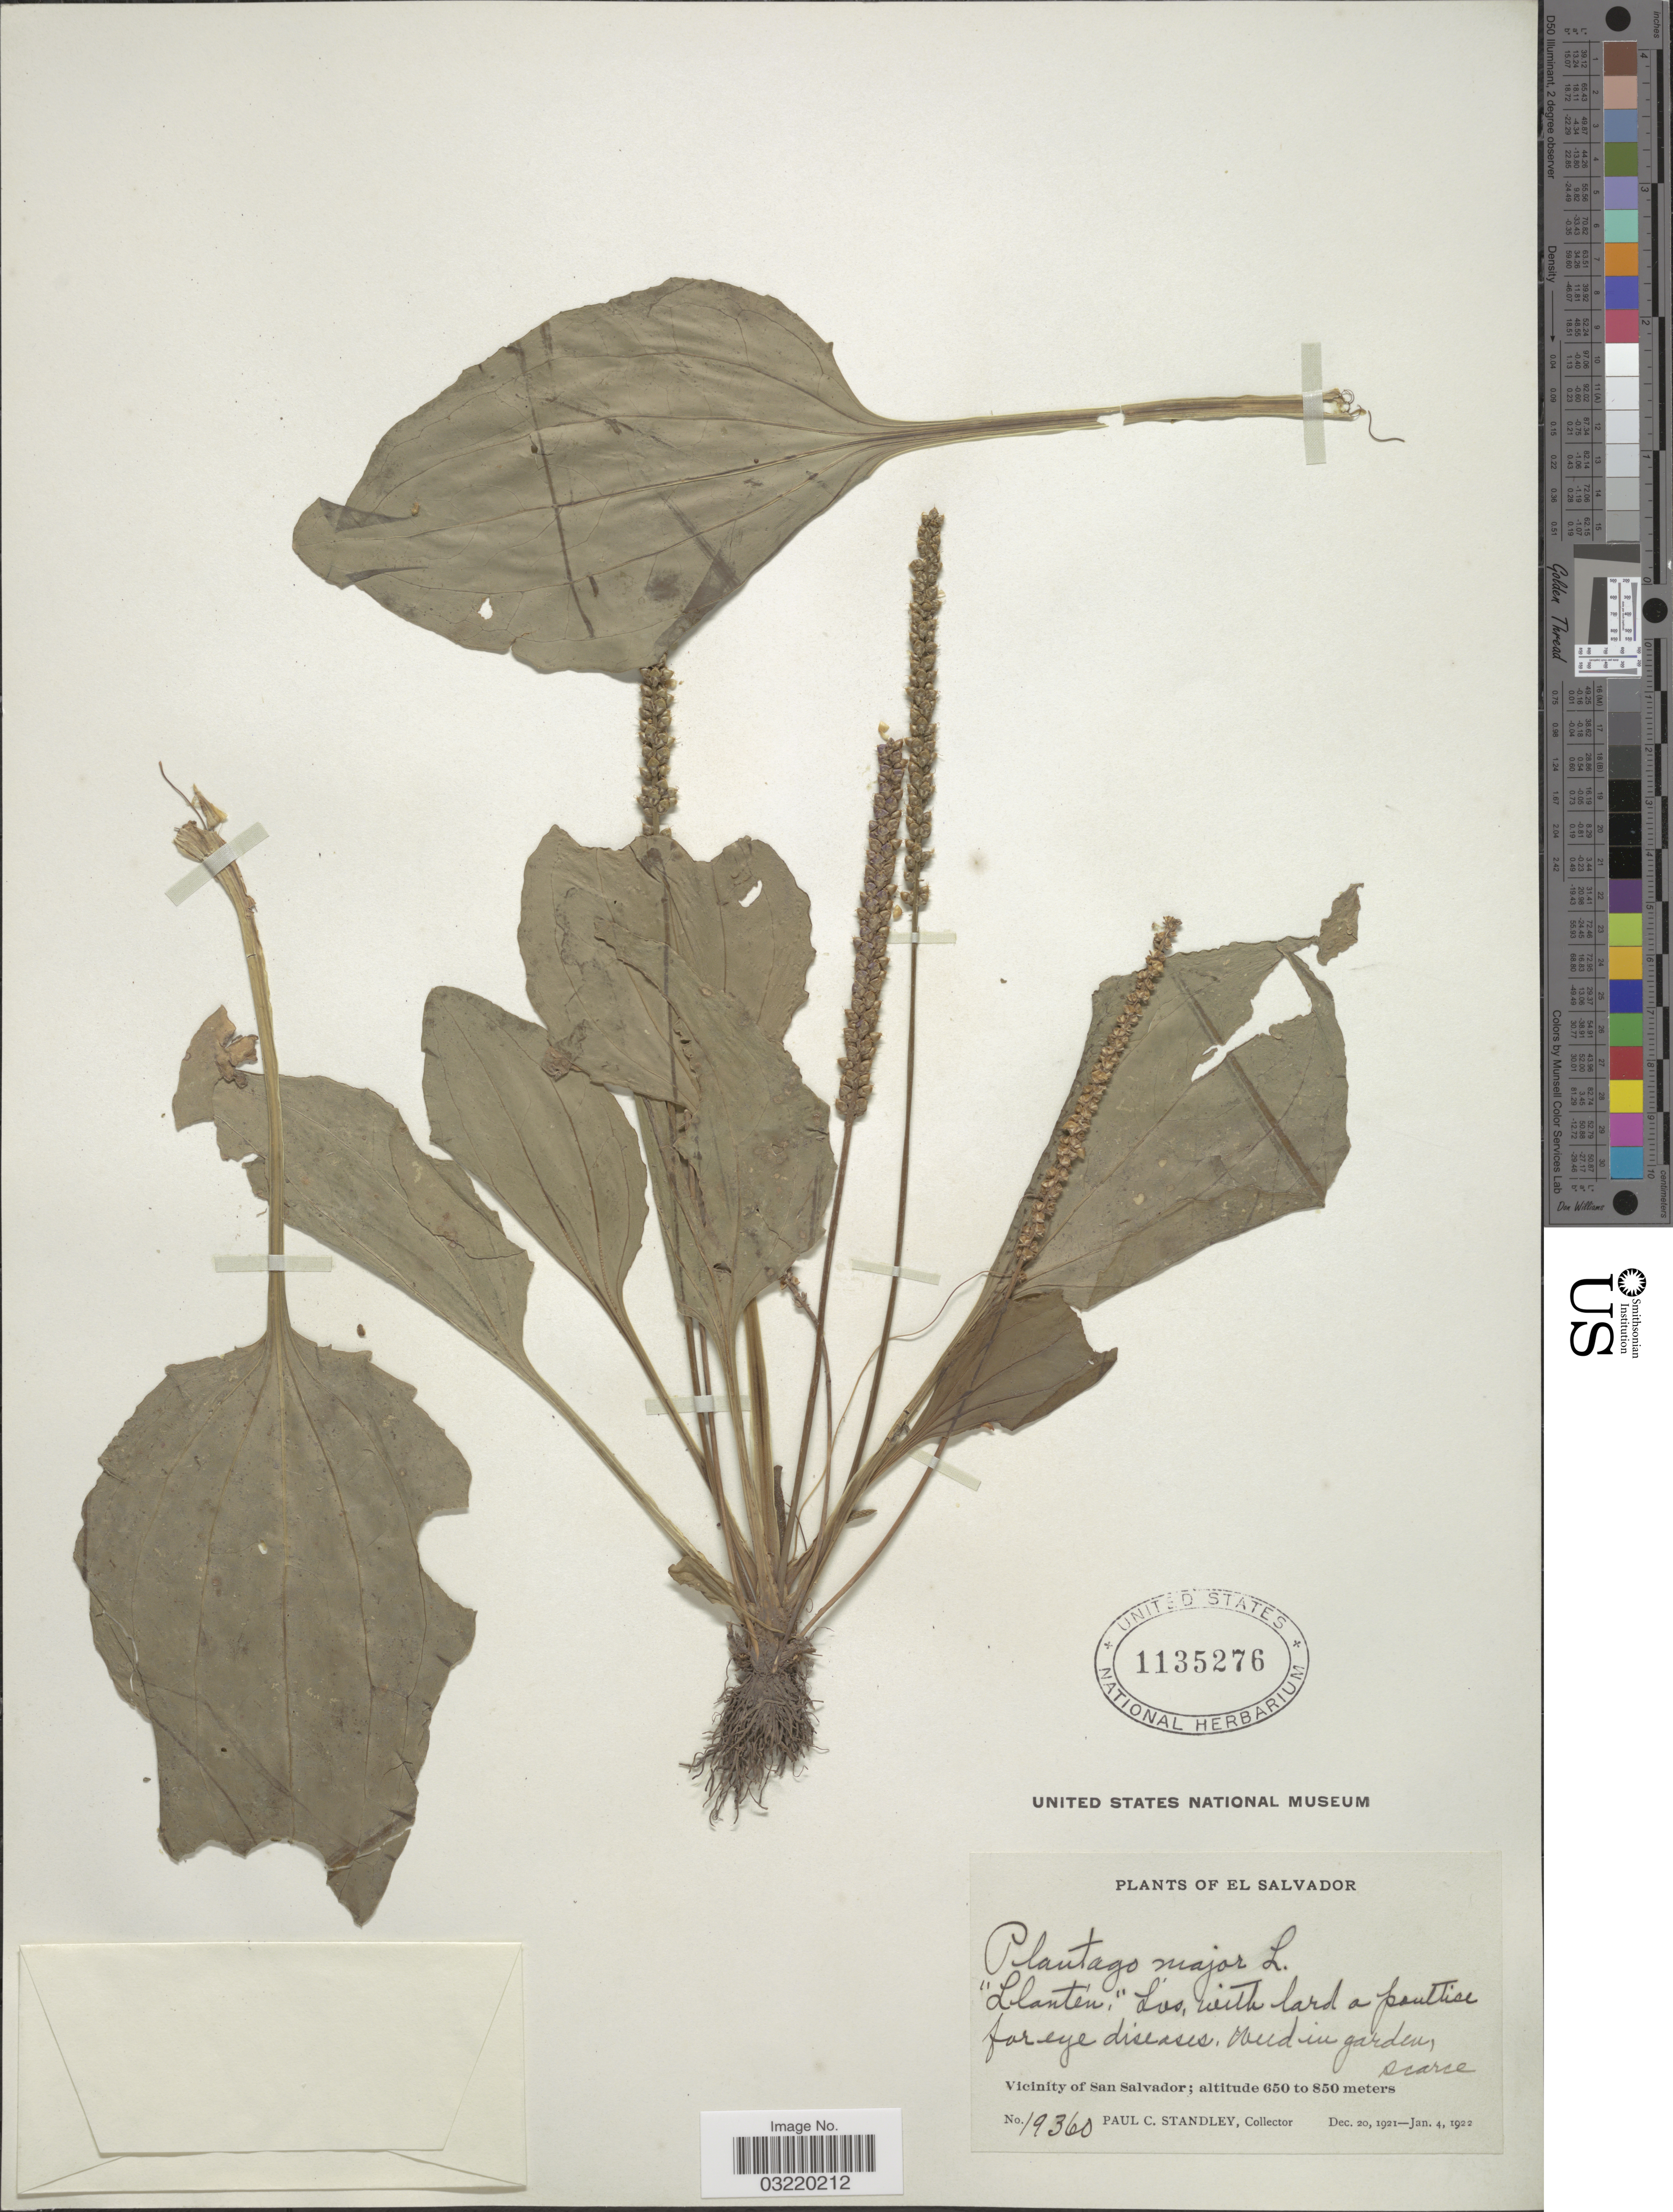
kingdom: Plantae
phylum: Tracheophyta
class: Magnoliopsida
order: Lamiales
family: Plantaginaceae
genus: Plantago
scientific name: Plantago major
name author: L.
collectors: P. C. Standley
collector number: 19360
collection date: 1921-12-20/1922-01-04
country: El Salvador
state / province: San Salvador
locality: Vicinity of San Salvador.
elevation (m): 650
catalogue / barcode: US 1135276